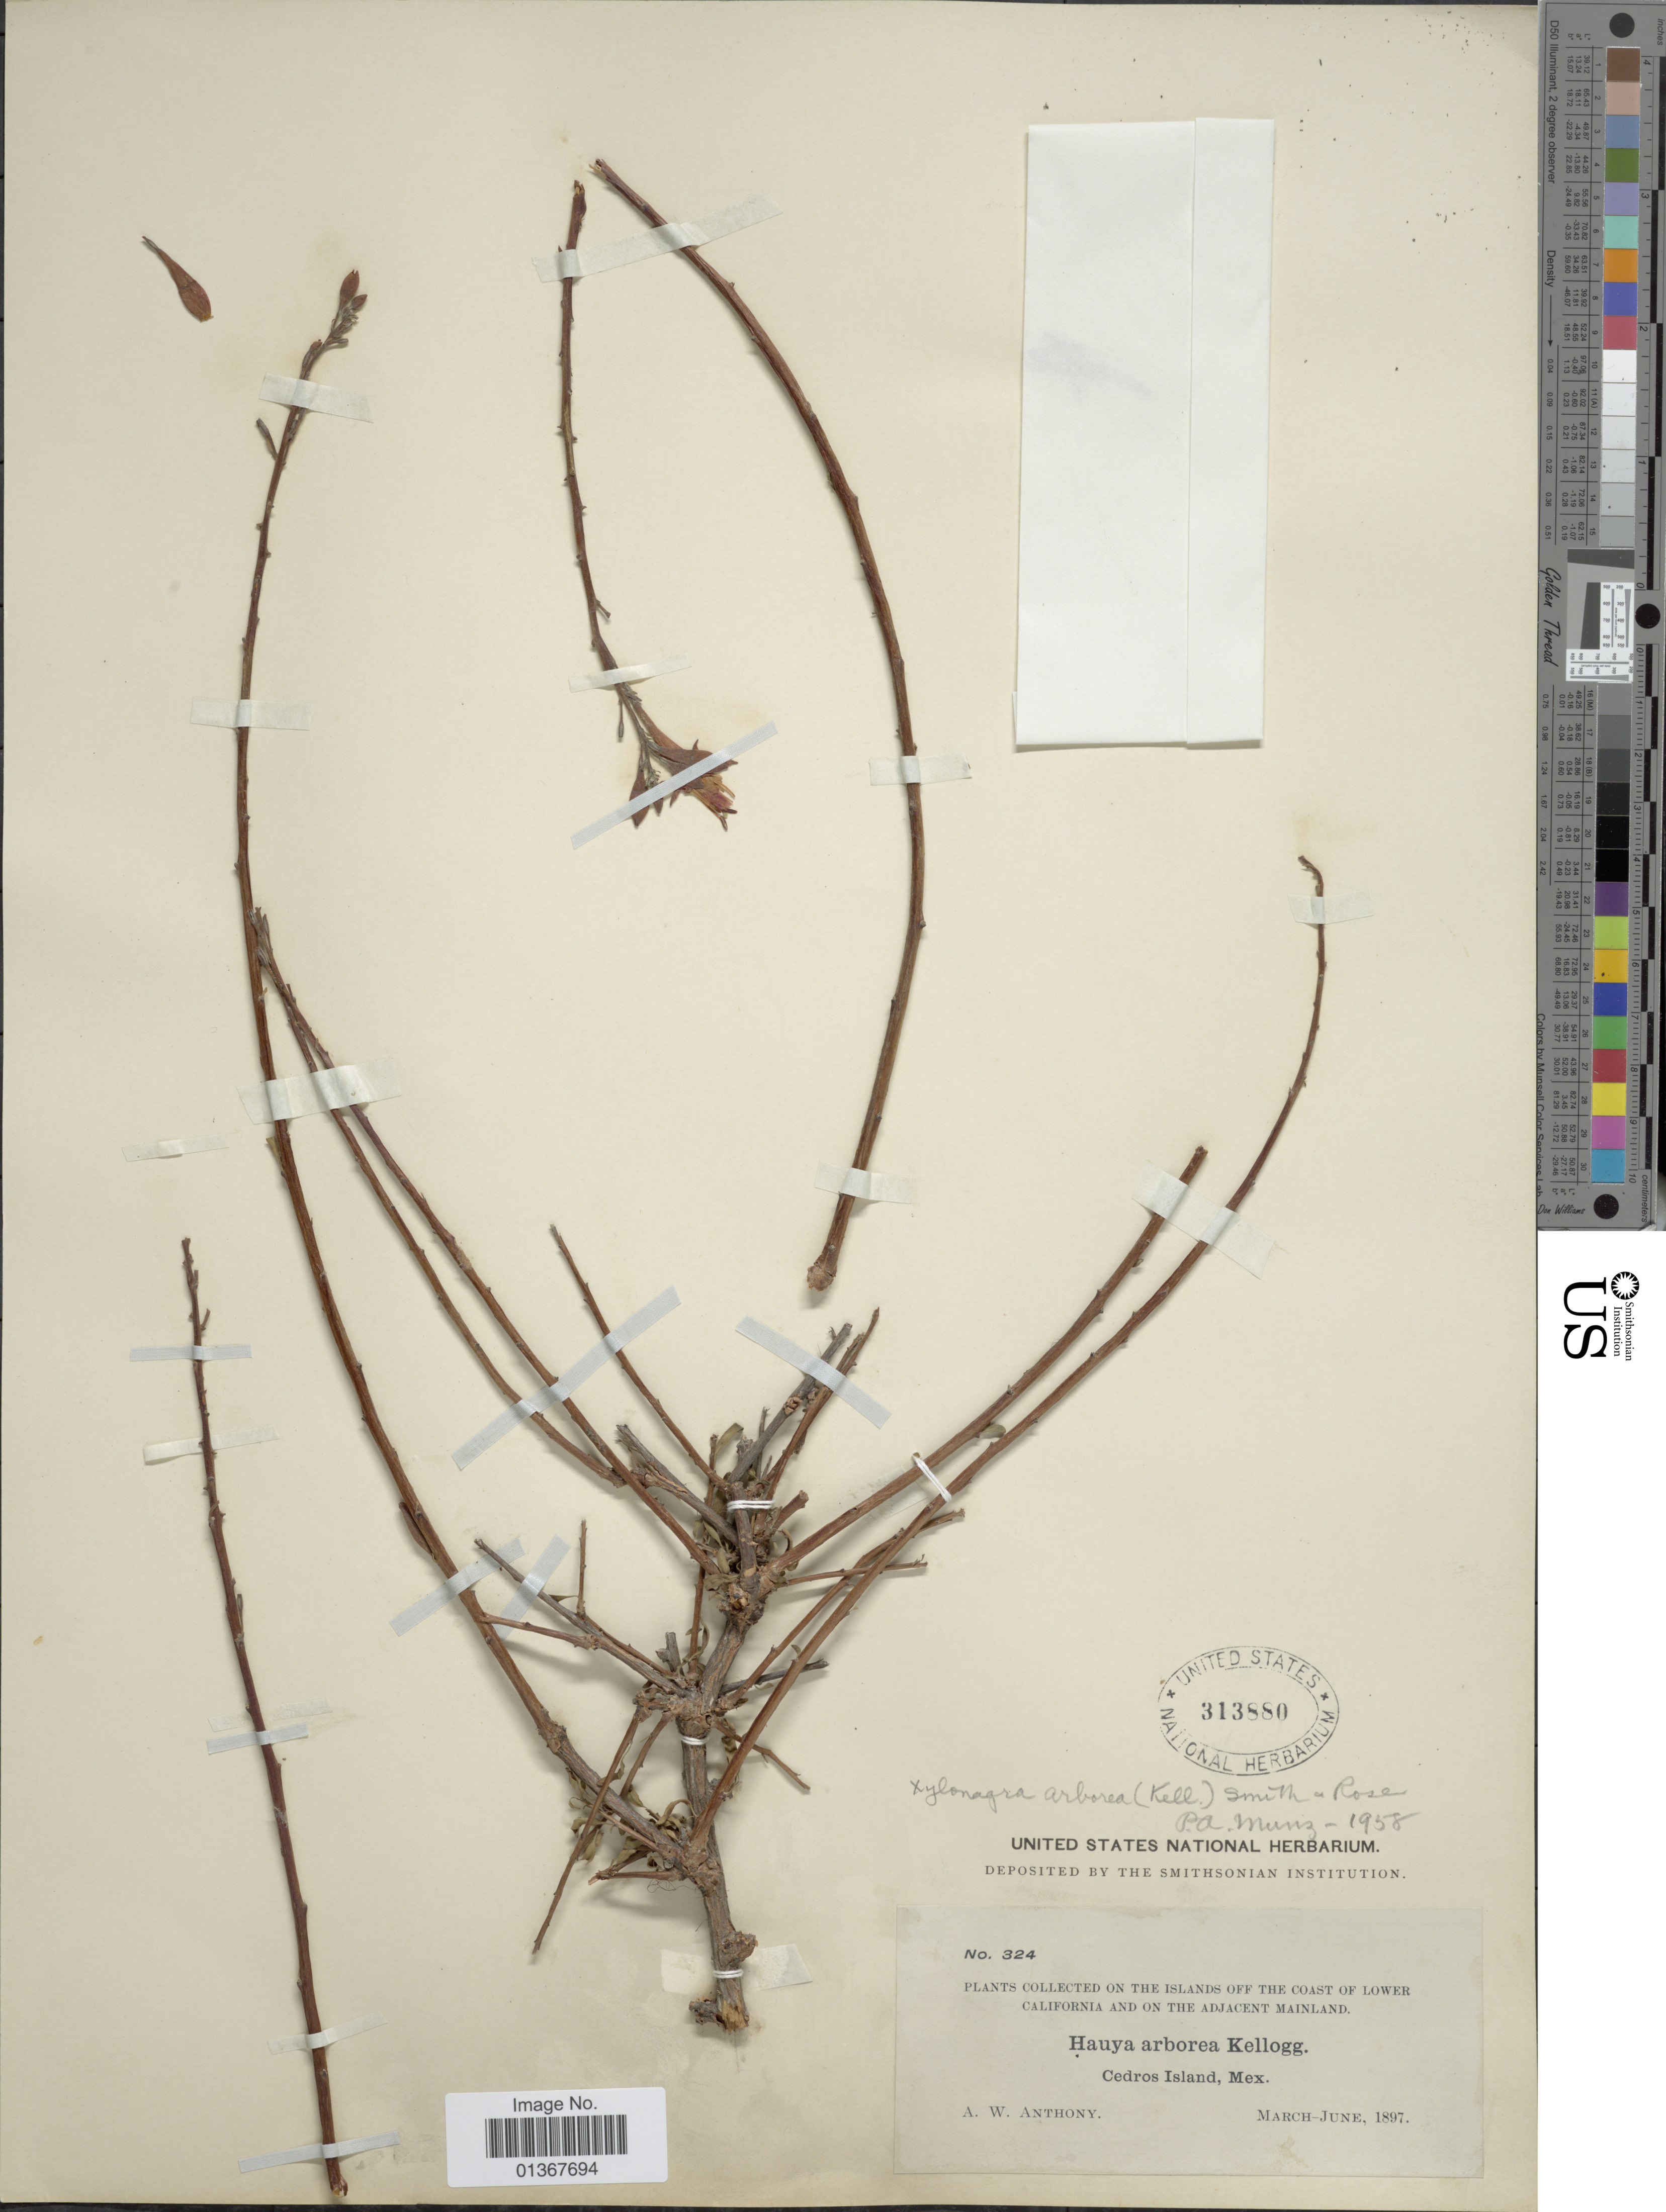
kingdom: Plantae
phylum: Tracheophyta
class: Magnoliopsida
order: Myrtales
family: Onagraceae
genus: Xylonagra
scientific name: Xylonagra arborea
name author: (Kellogg) Donn. Sm. & Rose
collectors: A. W. Anthony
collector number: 324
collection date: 1897-03/1897-06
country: Mexico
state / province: Baja California Norte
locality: On the Islands off the coast of Lower California and on the adjacent Mainland. Cedros Island.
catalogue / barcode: US 313880